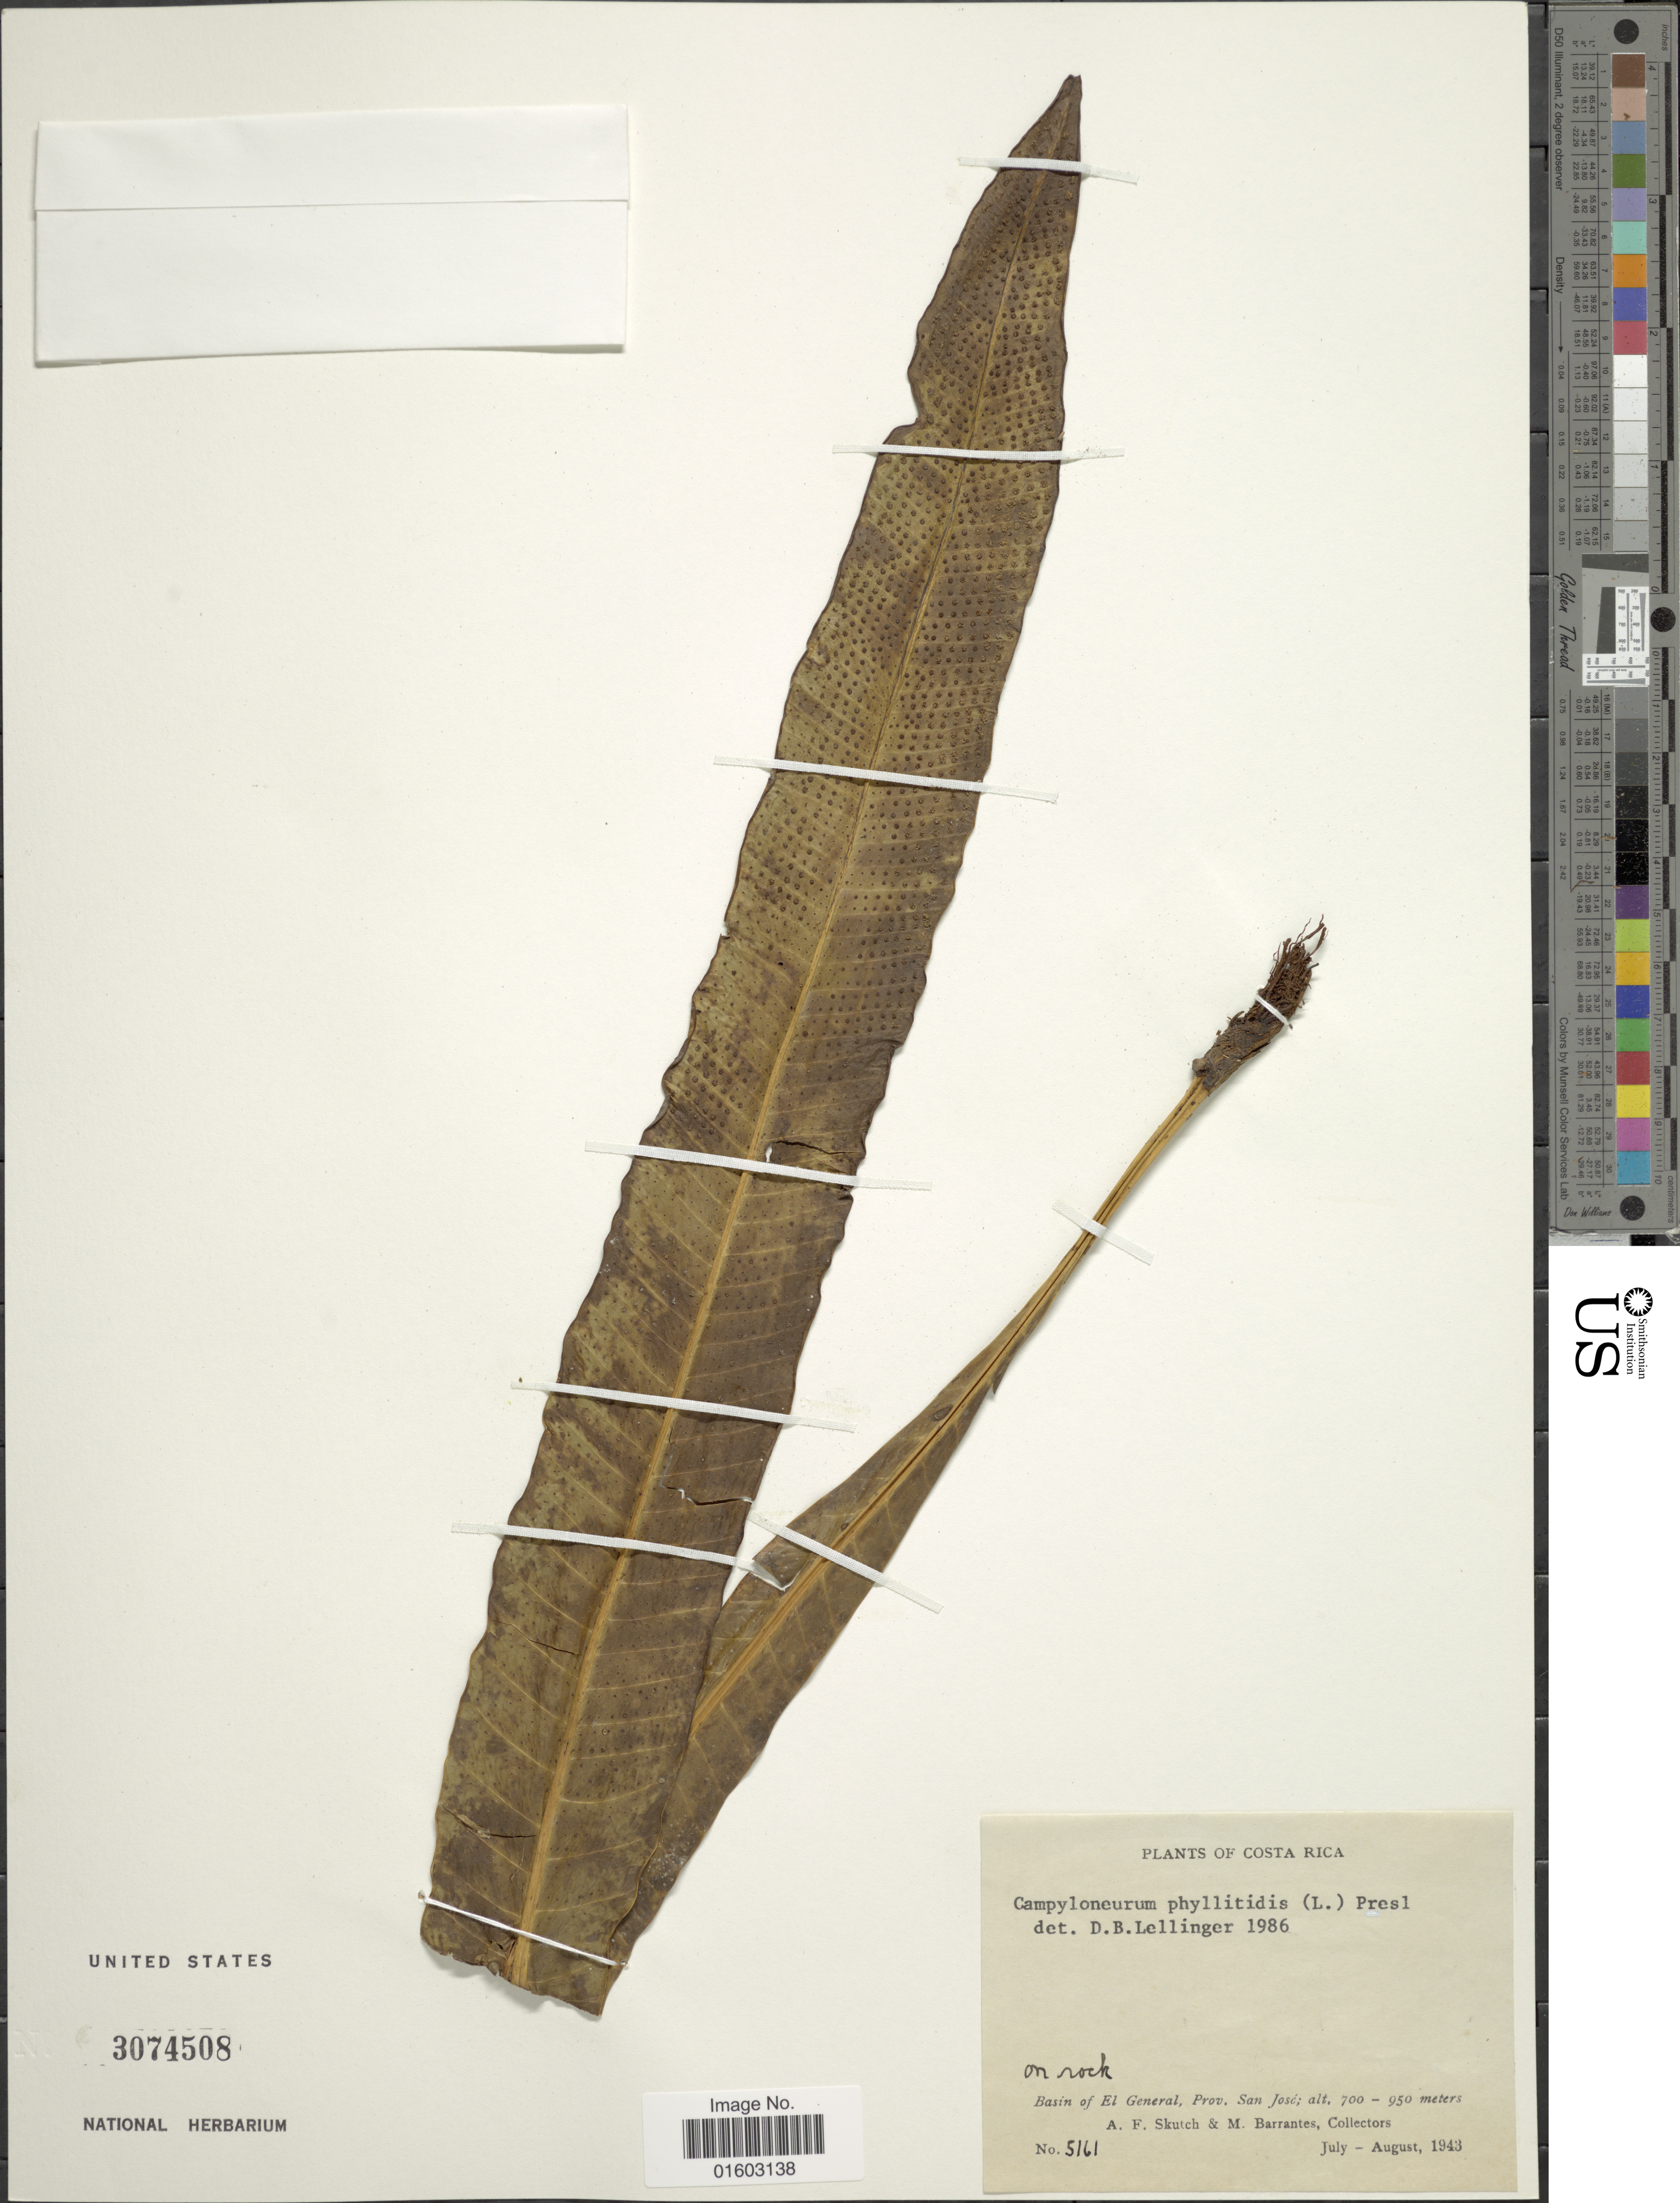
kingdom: Plantae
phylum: Tracheophyta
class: Polypodiopsida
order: Polypodiales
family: Polypodiaceae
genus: Campyloneurum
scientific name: Campyloneurum phyllitidis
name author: (L.) C. Presl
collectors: A. F. Skutch & M. Barrantes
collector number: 5161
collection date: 1943-07/1943-08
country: Costa Rica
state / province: San José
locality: Basin of El General, Prov. San Jose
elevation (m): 700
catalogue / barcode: US 3074508